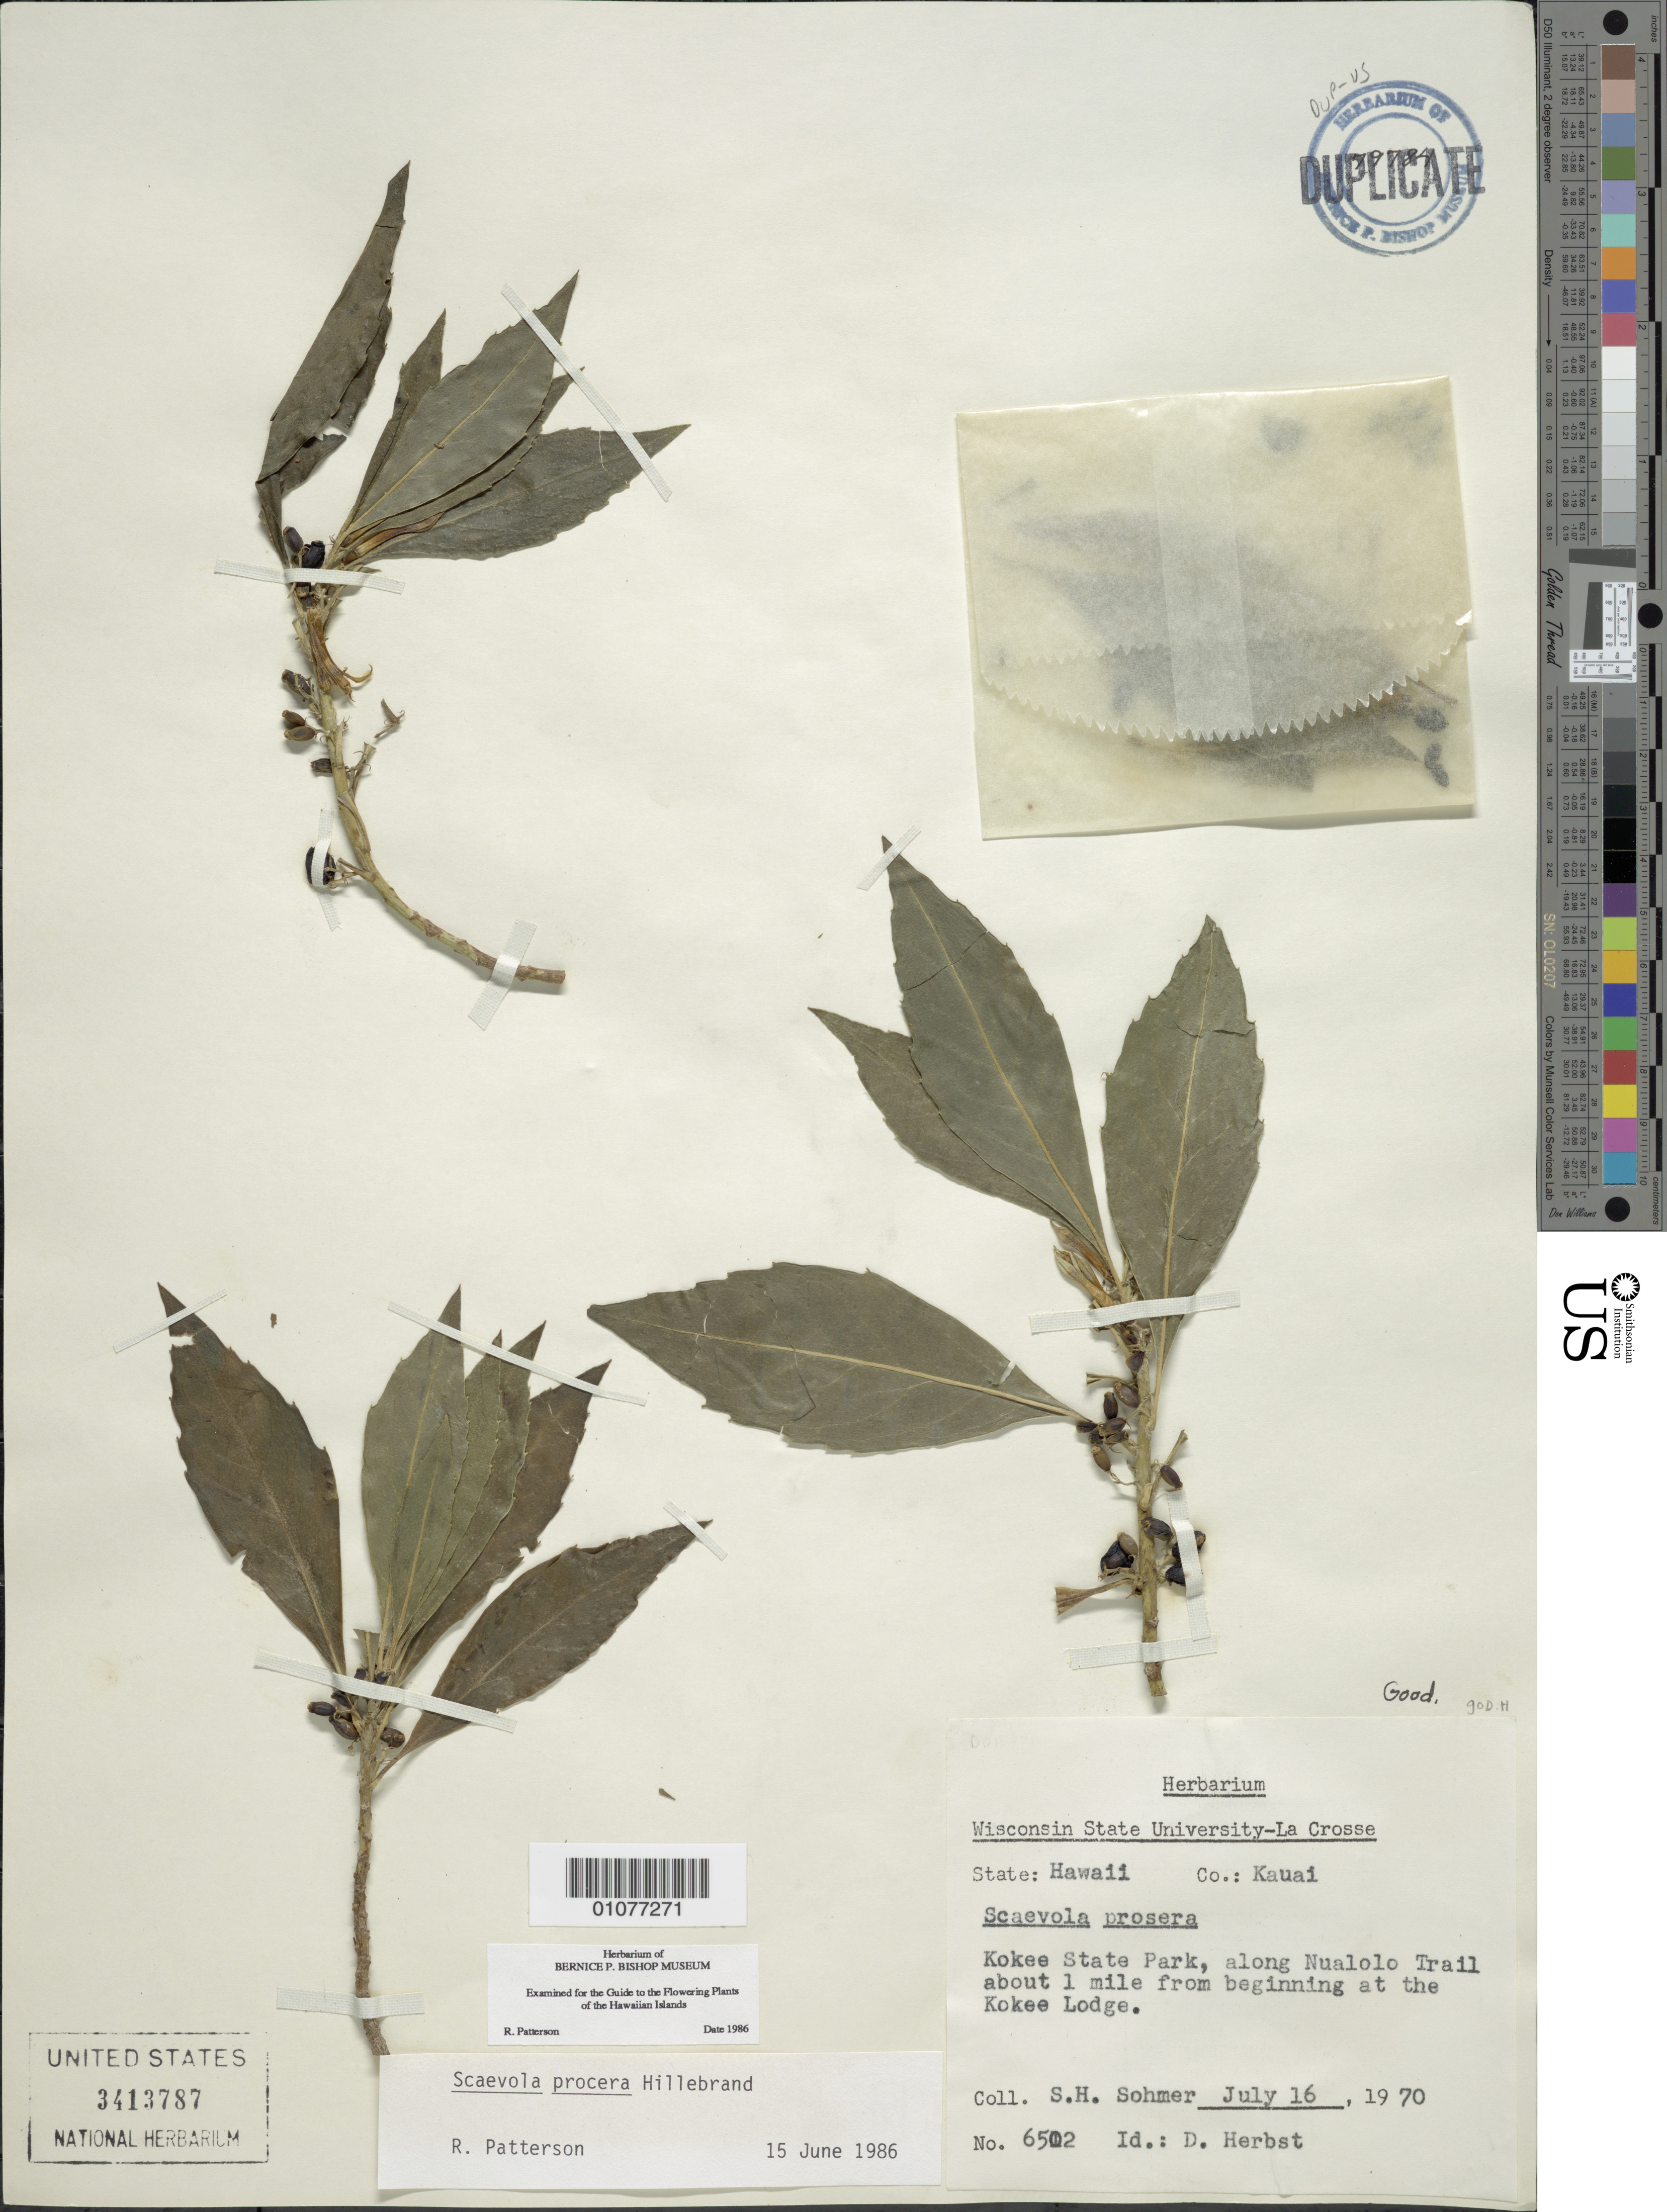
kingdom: Plantae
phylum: Tracheophyta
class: Magnoliopsida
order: Asterales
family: Goodeniaceae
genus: Scaevola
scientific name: Scaevola procera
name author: Hillebr.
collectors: S. H. Sohmer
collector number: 6502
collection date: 1970-07-16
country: United States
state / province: Hawaii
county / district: Kaui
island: Kaua'i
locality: Kokee State Park, along Nualolo Trail about 1 mile from beginning at the Kokee Lodge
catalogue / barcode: US 3413787